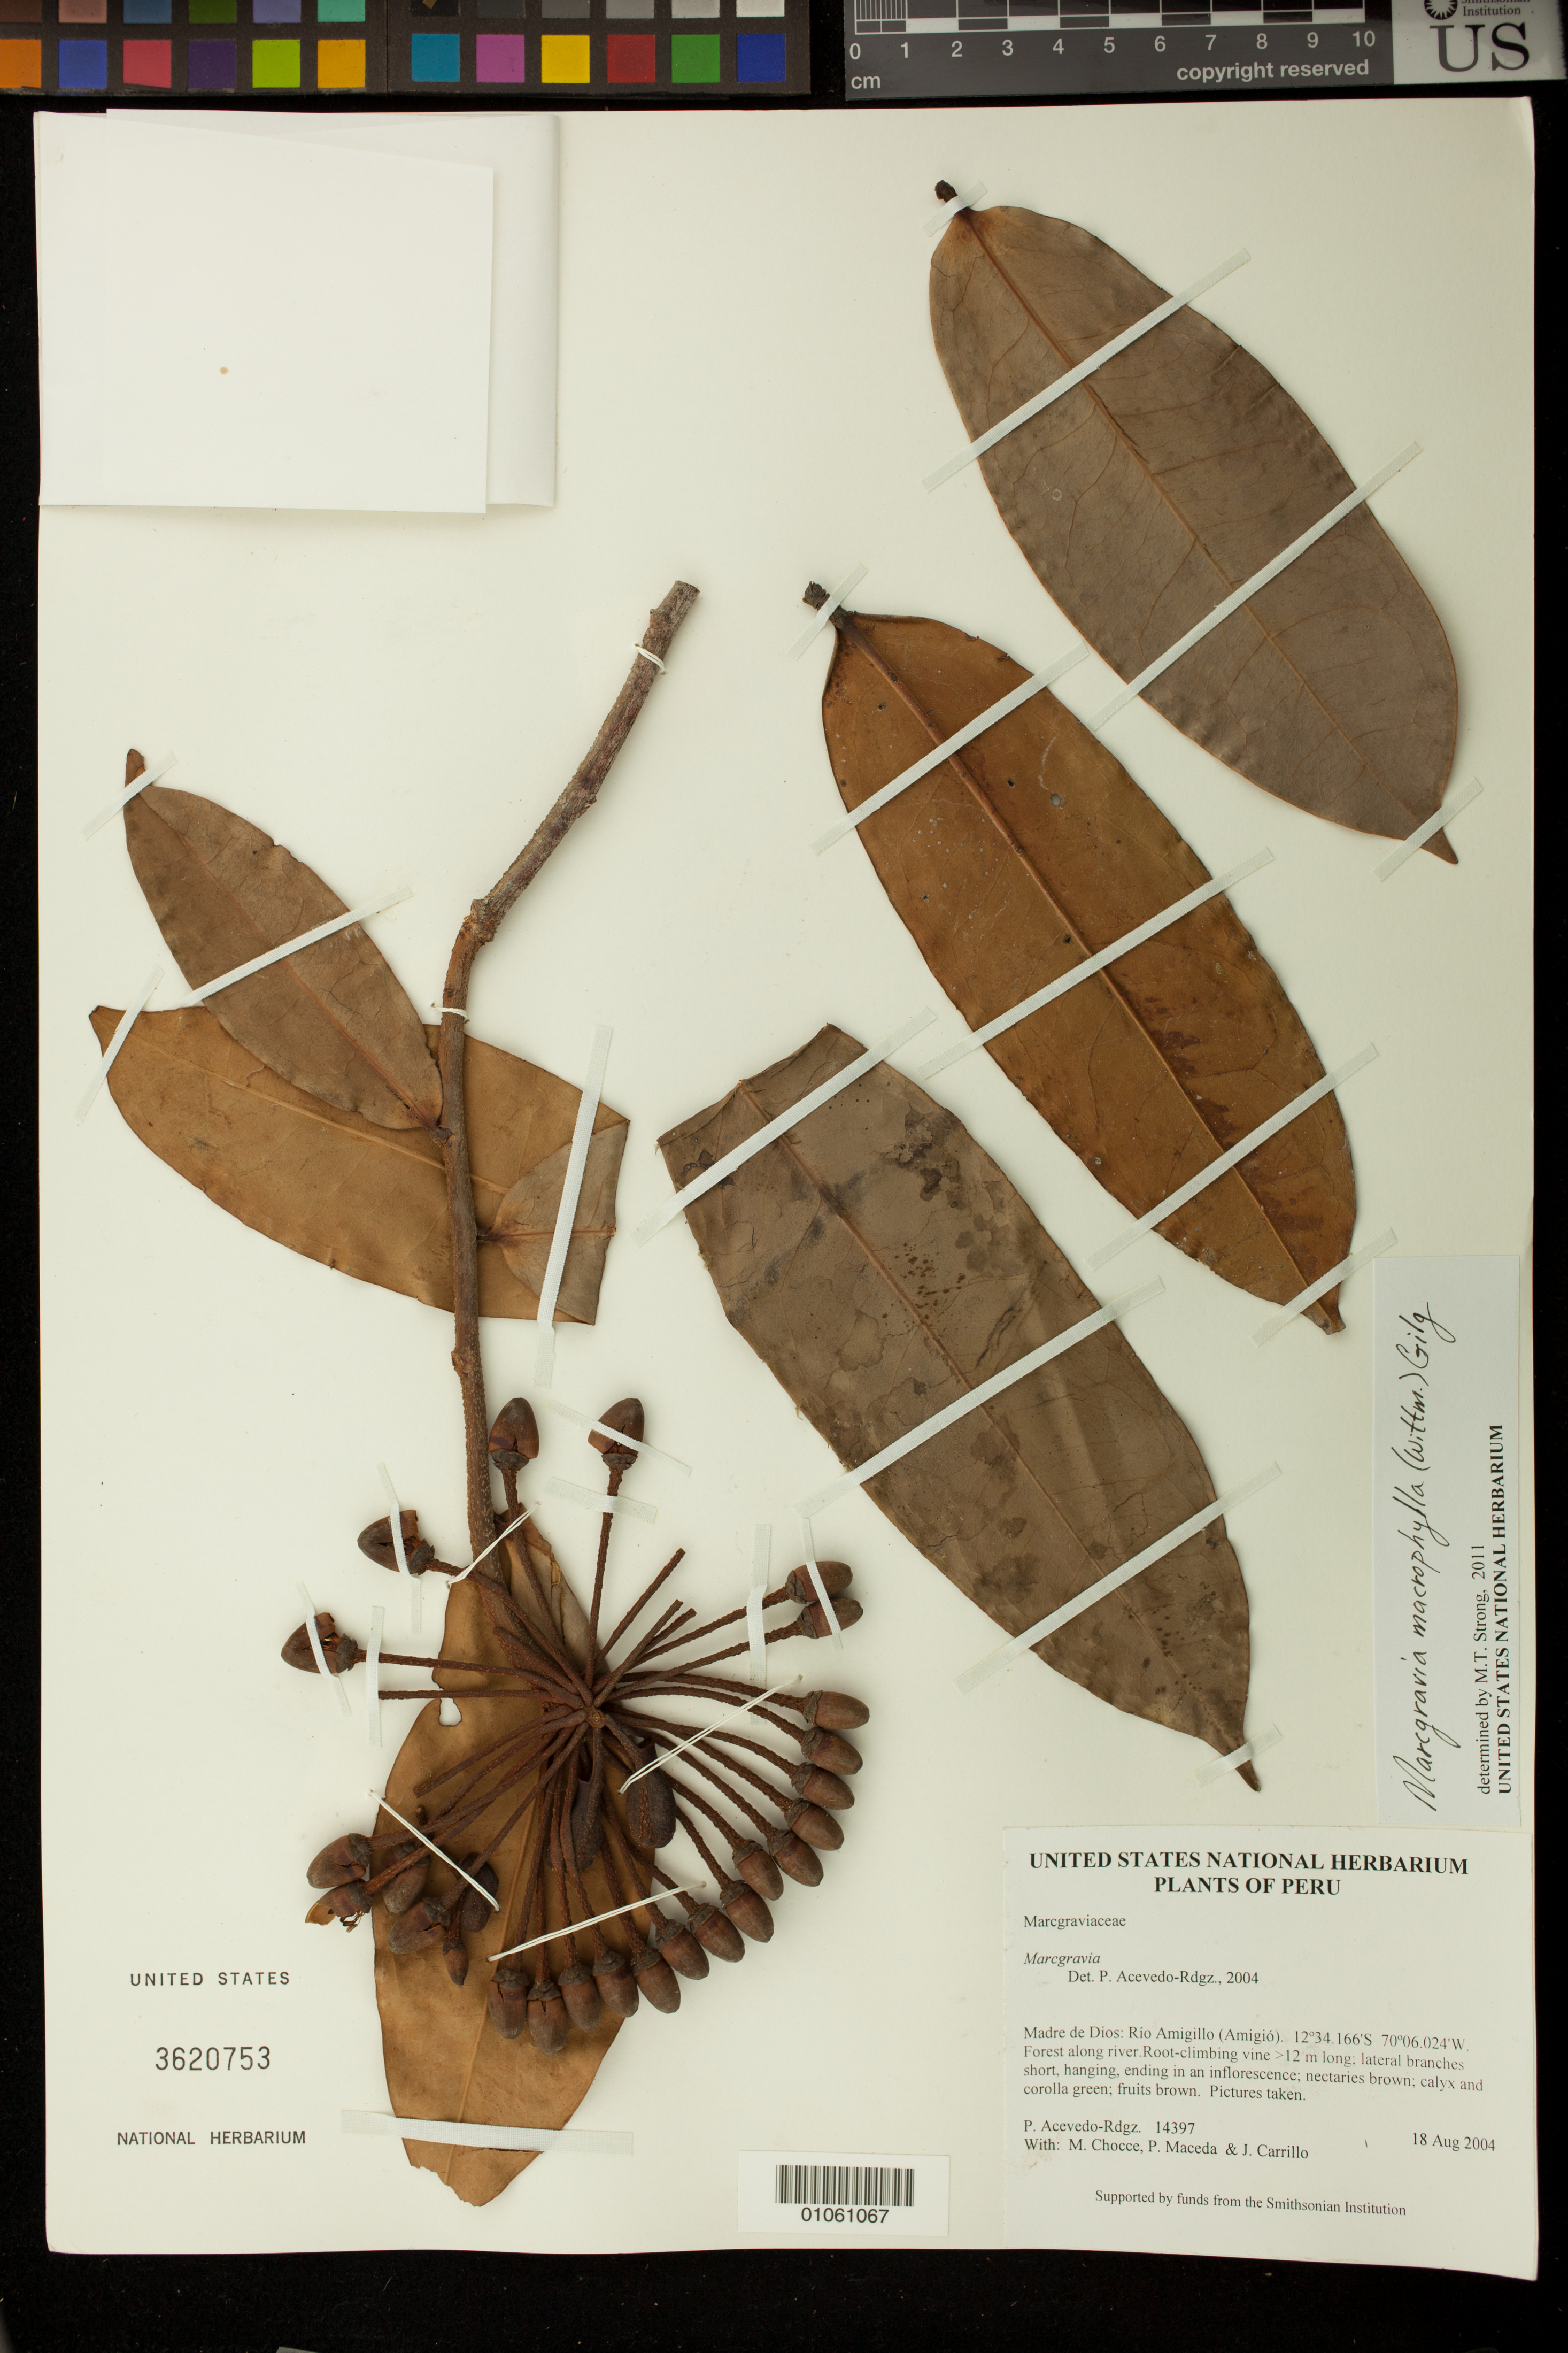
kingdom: Plantae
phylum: Tracheophyta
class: Magnoliopsida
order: Ericales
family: Marcgraviaceae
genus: Marcgravia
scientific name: Marcgravia macrophylla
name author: (Wittm.) Gilg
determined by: Strong, M. T., (US), Smithsonian Institution - National Museum of Natural History (UNITED STATES)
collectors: P. Acevedo-Rodr., M. Chocce, P. Maceda & J. Carrillo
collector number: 14397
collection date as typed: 18 Aug 2004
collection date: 2004-08-18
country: Peru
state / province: Madre de Dios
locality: Madre de Dios: Río Amigillo (Amigió)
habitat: Forest along river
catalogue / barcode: US 3620753